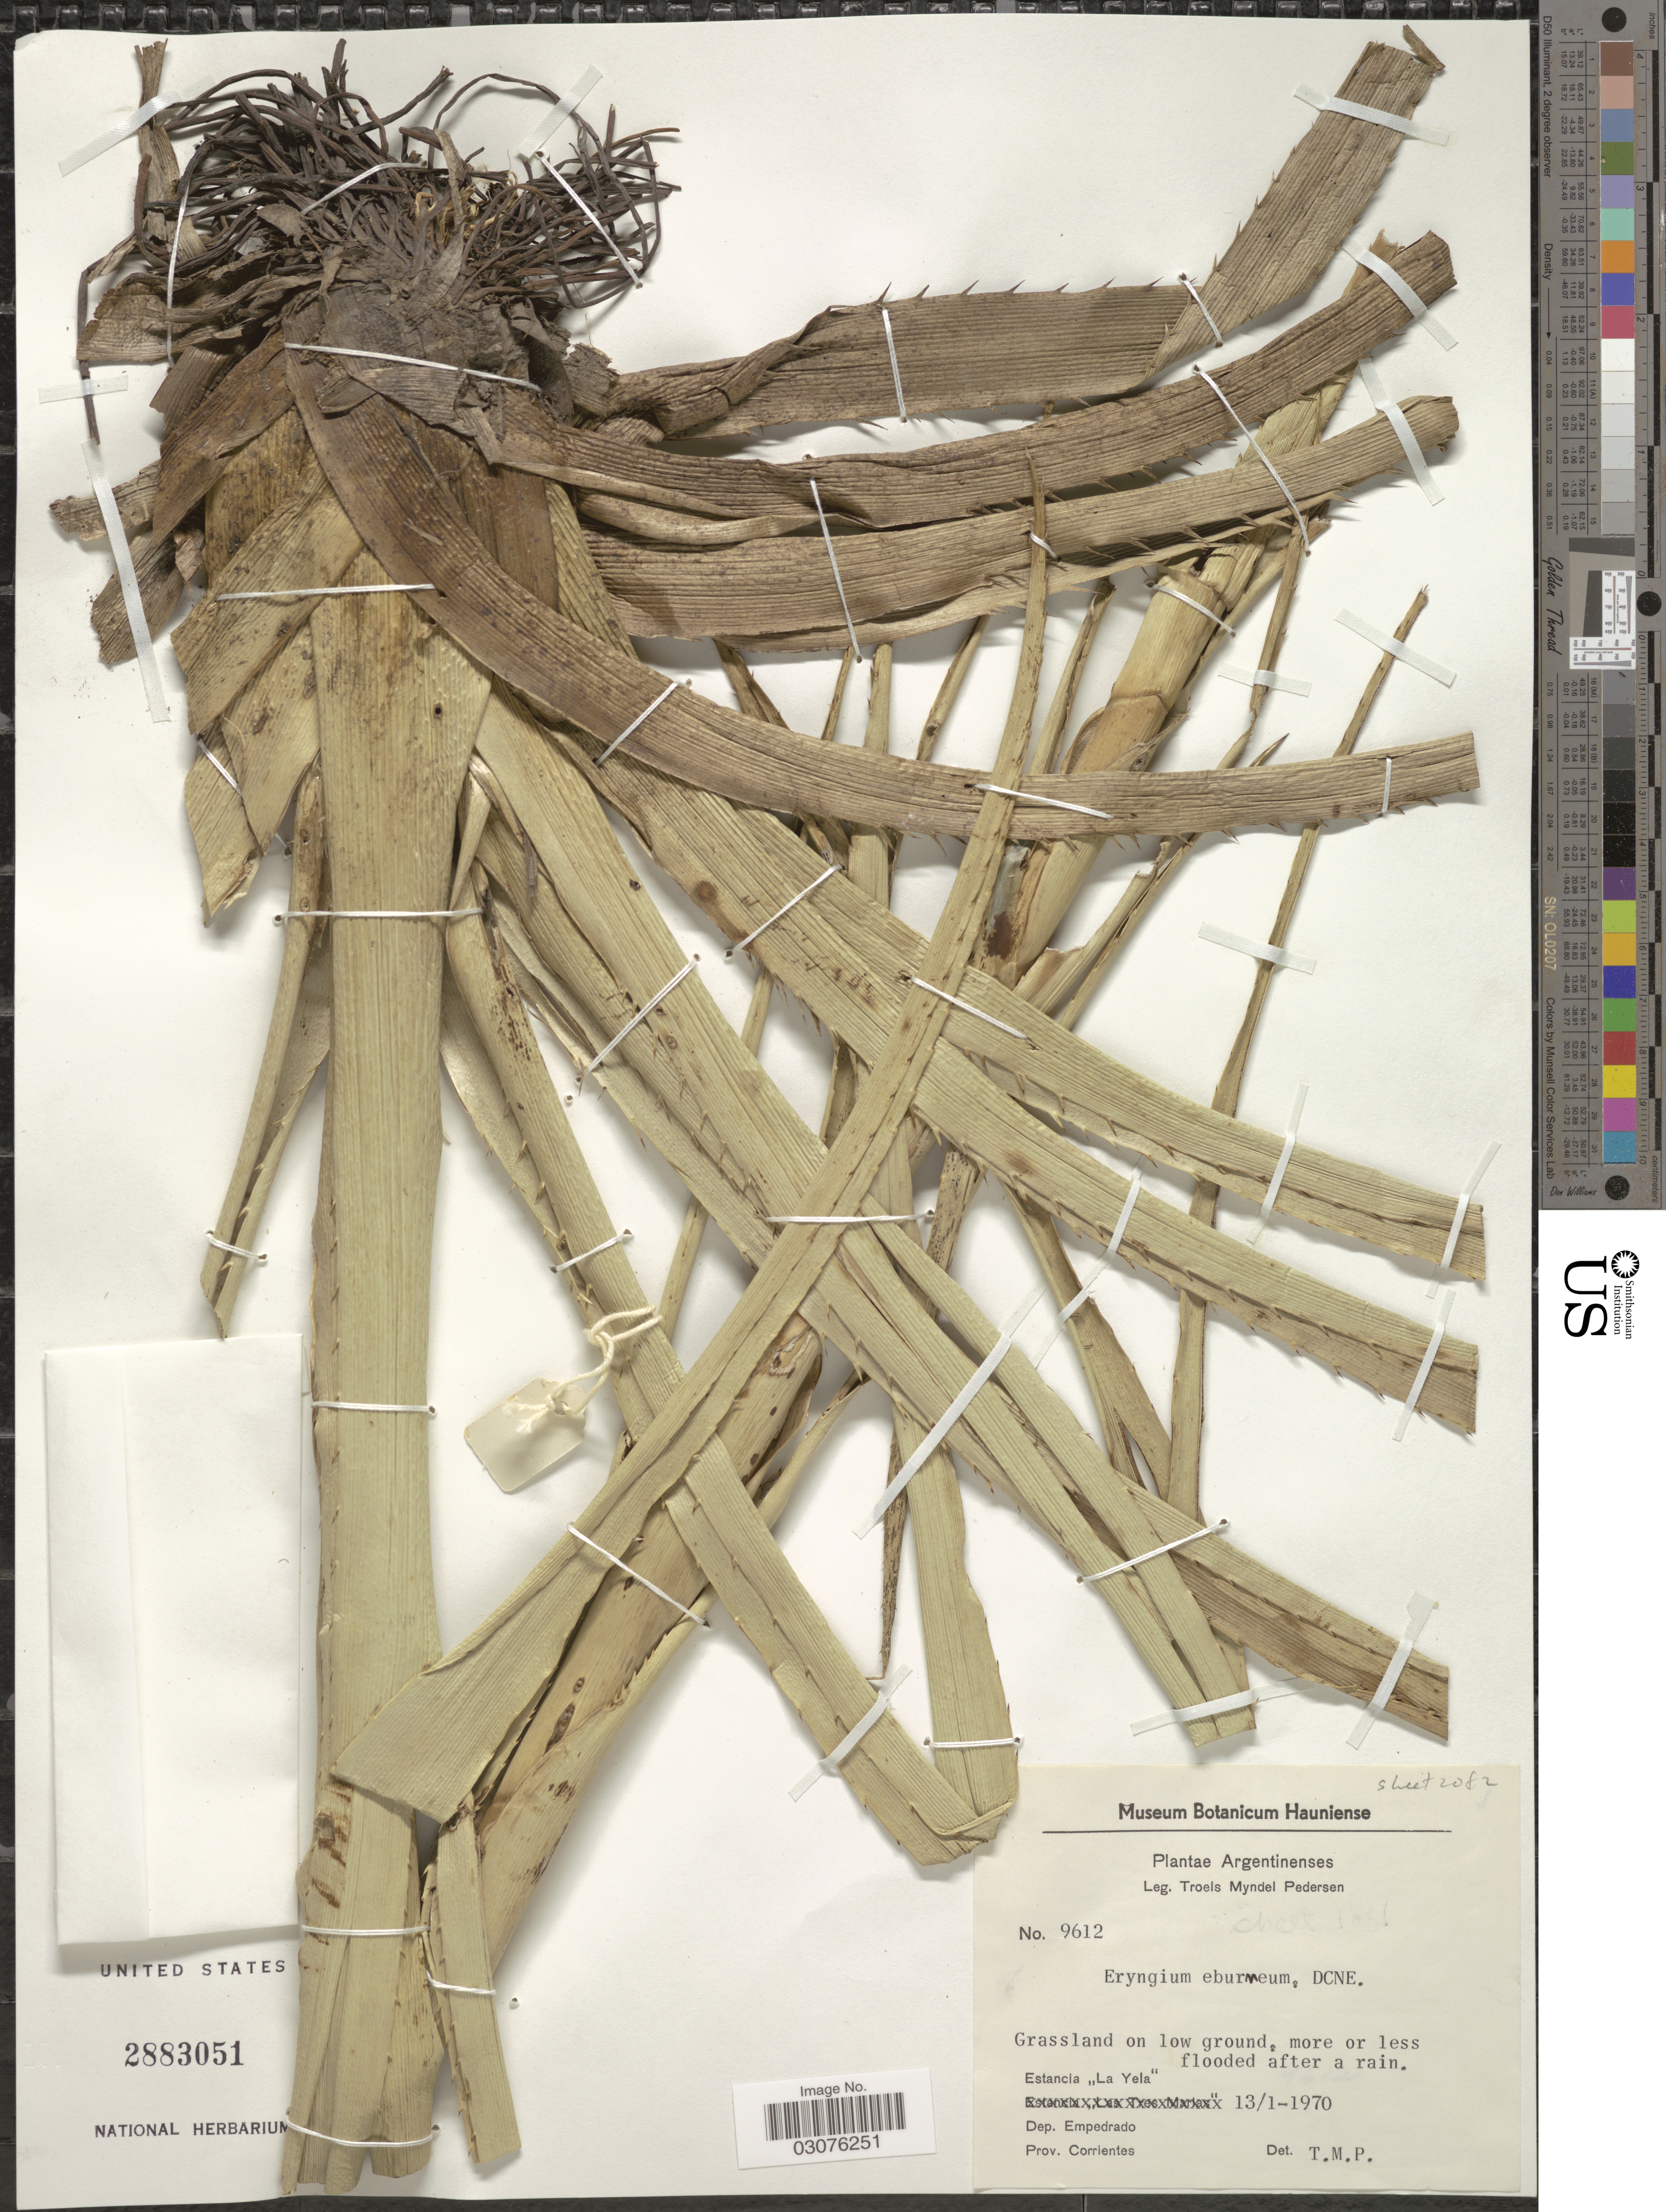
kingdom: Plantae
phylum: Tracheophyta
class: Magnoliopsida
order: Apiales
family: Apiaceae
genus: Eryngium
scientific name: Eryngium eburneum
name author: Decne.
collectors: T. Pederson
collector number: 9612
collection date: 1970-01-13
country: Argentina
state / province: Corrientes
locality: Estancia "La Yela". Dep. Empedrado.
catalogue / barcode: US 2883051